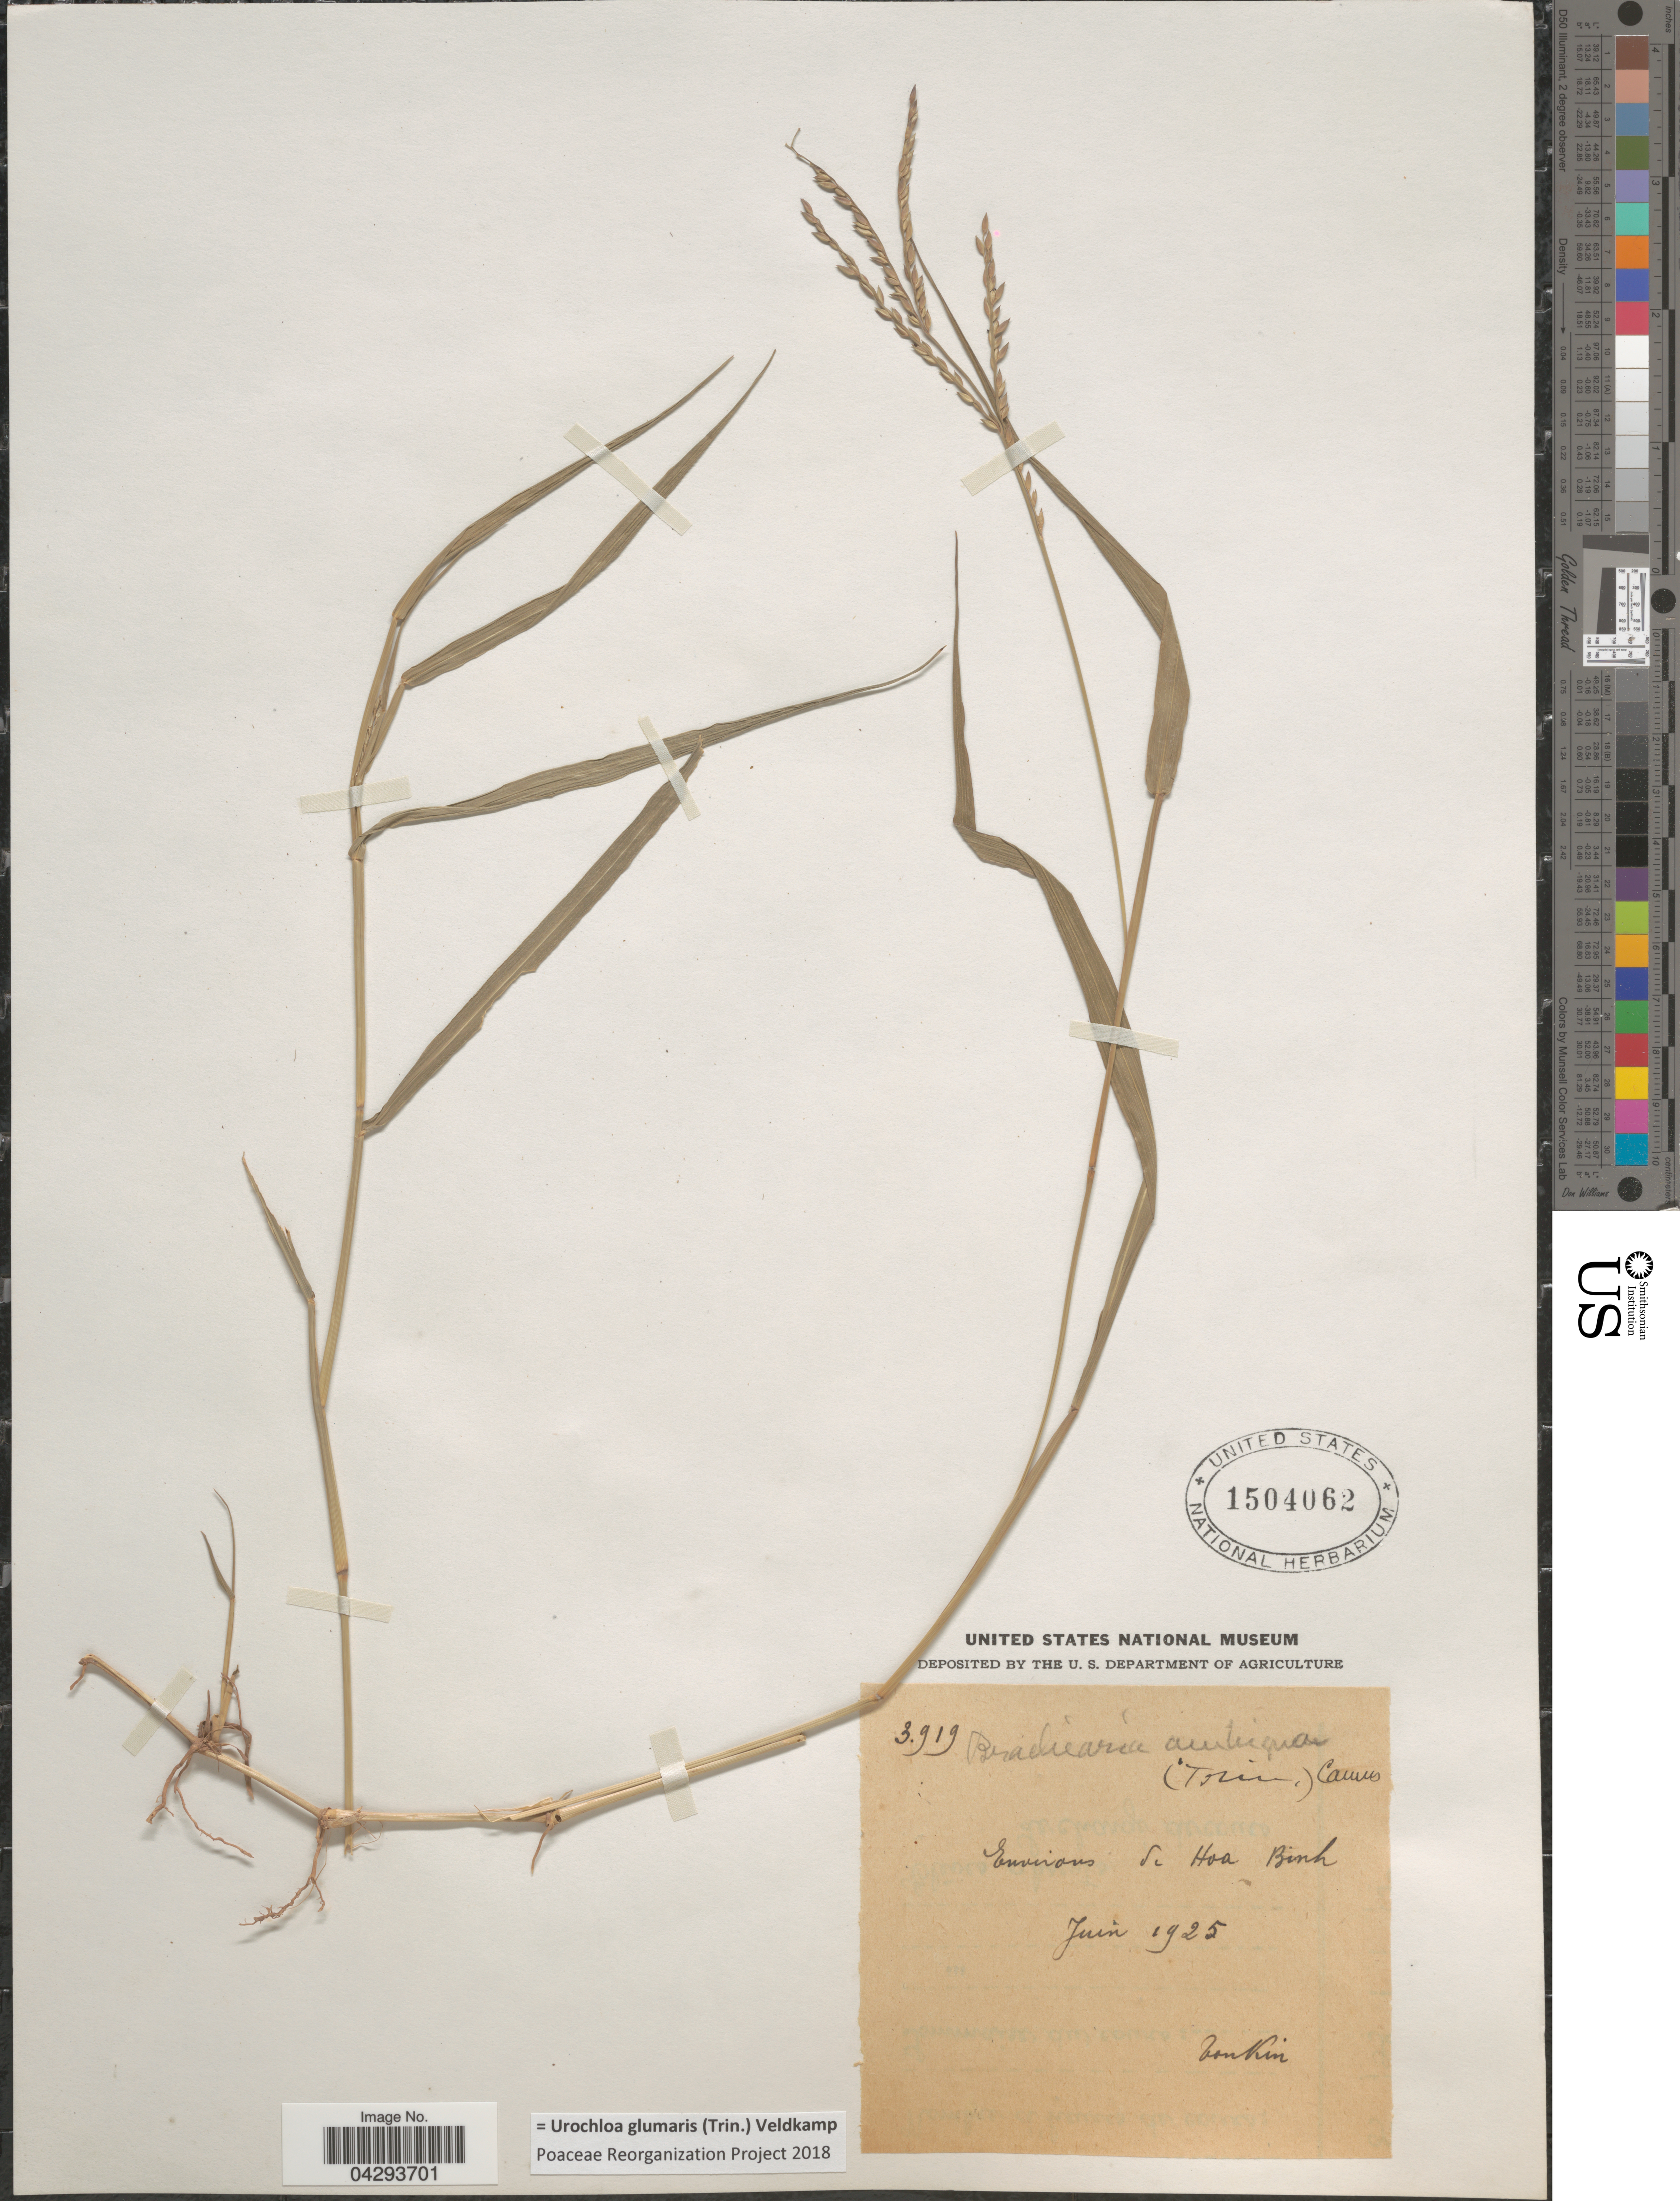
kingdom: Plantae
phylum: Tracheophyta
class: Liliopsida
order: Poales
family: Poaceae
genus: Urochloa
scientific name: Urochloa glumaris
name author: (Trin.) Veldkamp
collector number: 3919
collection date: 1925-06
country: Vietnam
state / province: Hoa Binh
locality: Environs de Hoa Binh. Tonkin.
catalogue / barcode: US 1504062